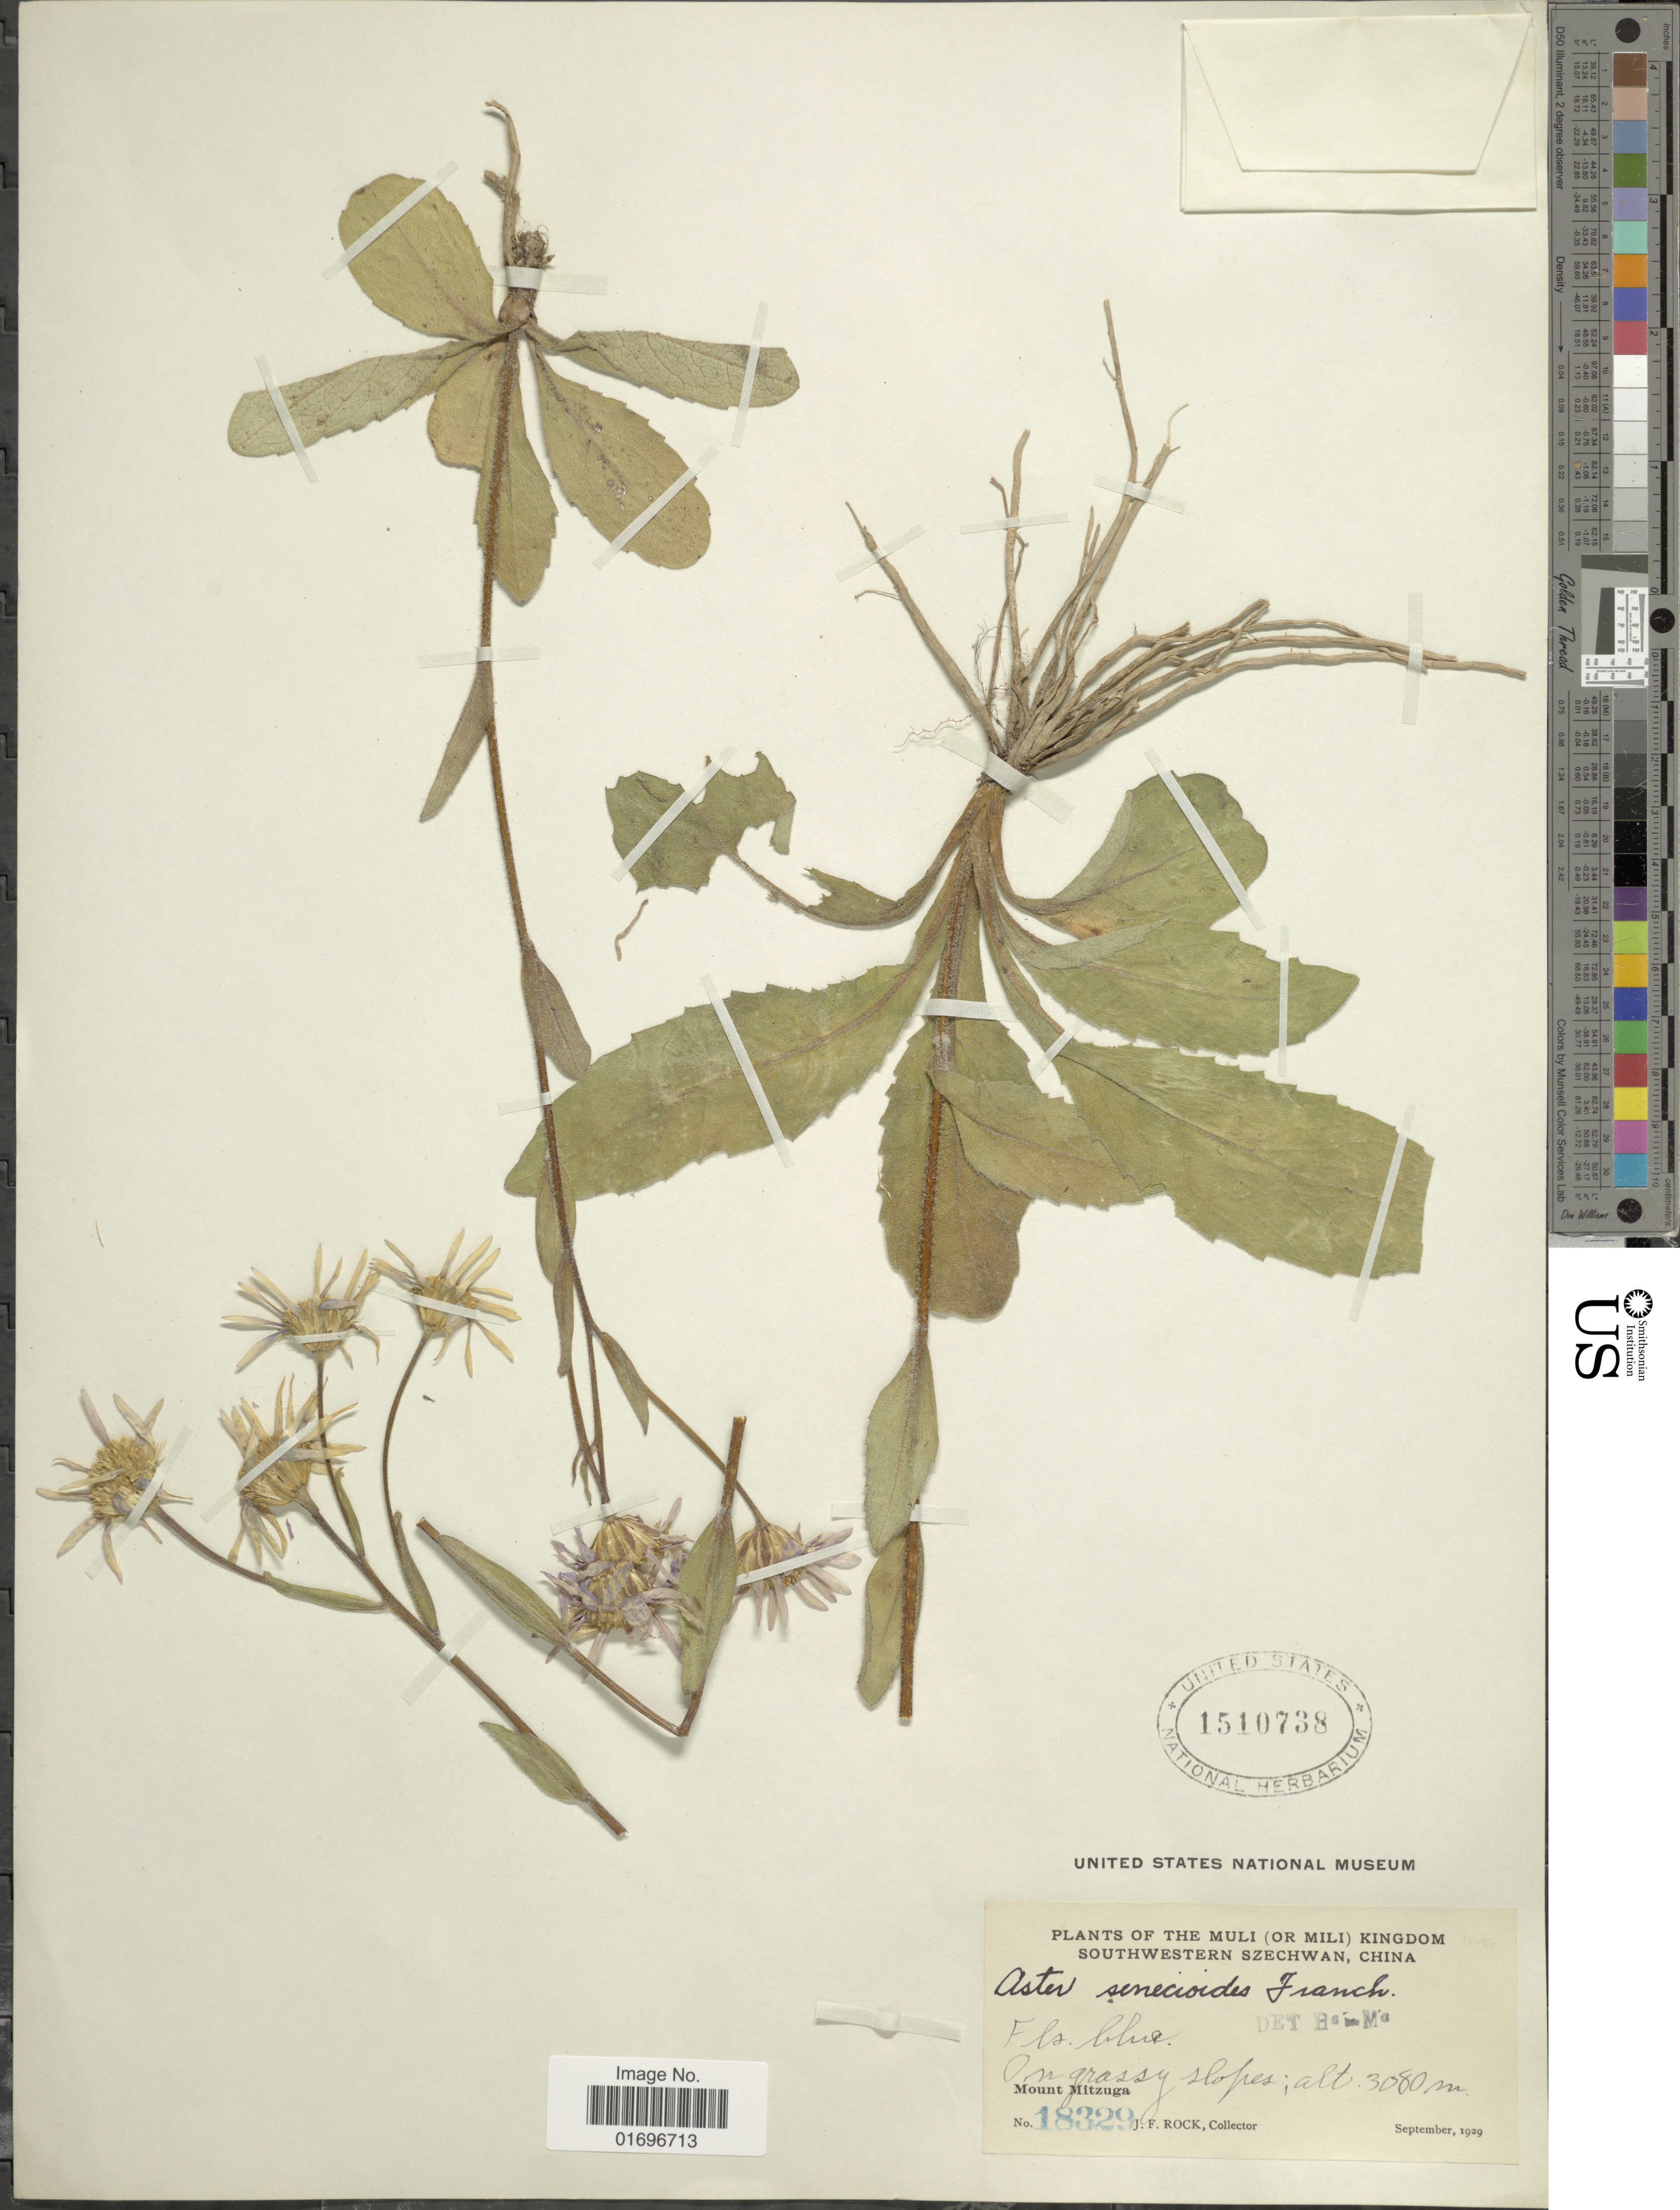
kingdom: Plantae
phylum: Tracheophyta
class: Magnoliopsida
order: Asterales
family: Asteraceae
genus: Aster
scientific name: Aster senecioides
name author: Franch.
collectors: J. Rock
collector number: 18329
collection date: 1929-09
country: China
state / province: Sichuan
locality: Muli (or Mili) Kingdom, Southwestern Szechwan, China. Mount Mitzuga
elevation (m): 3080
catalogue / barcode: US 1510738